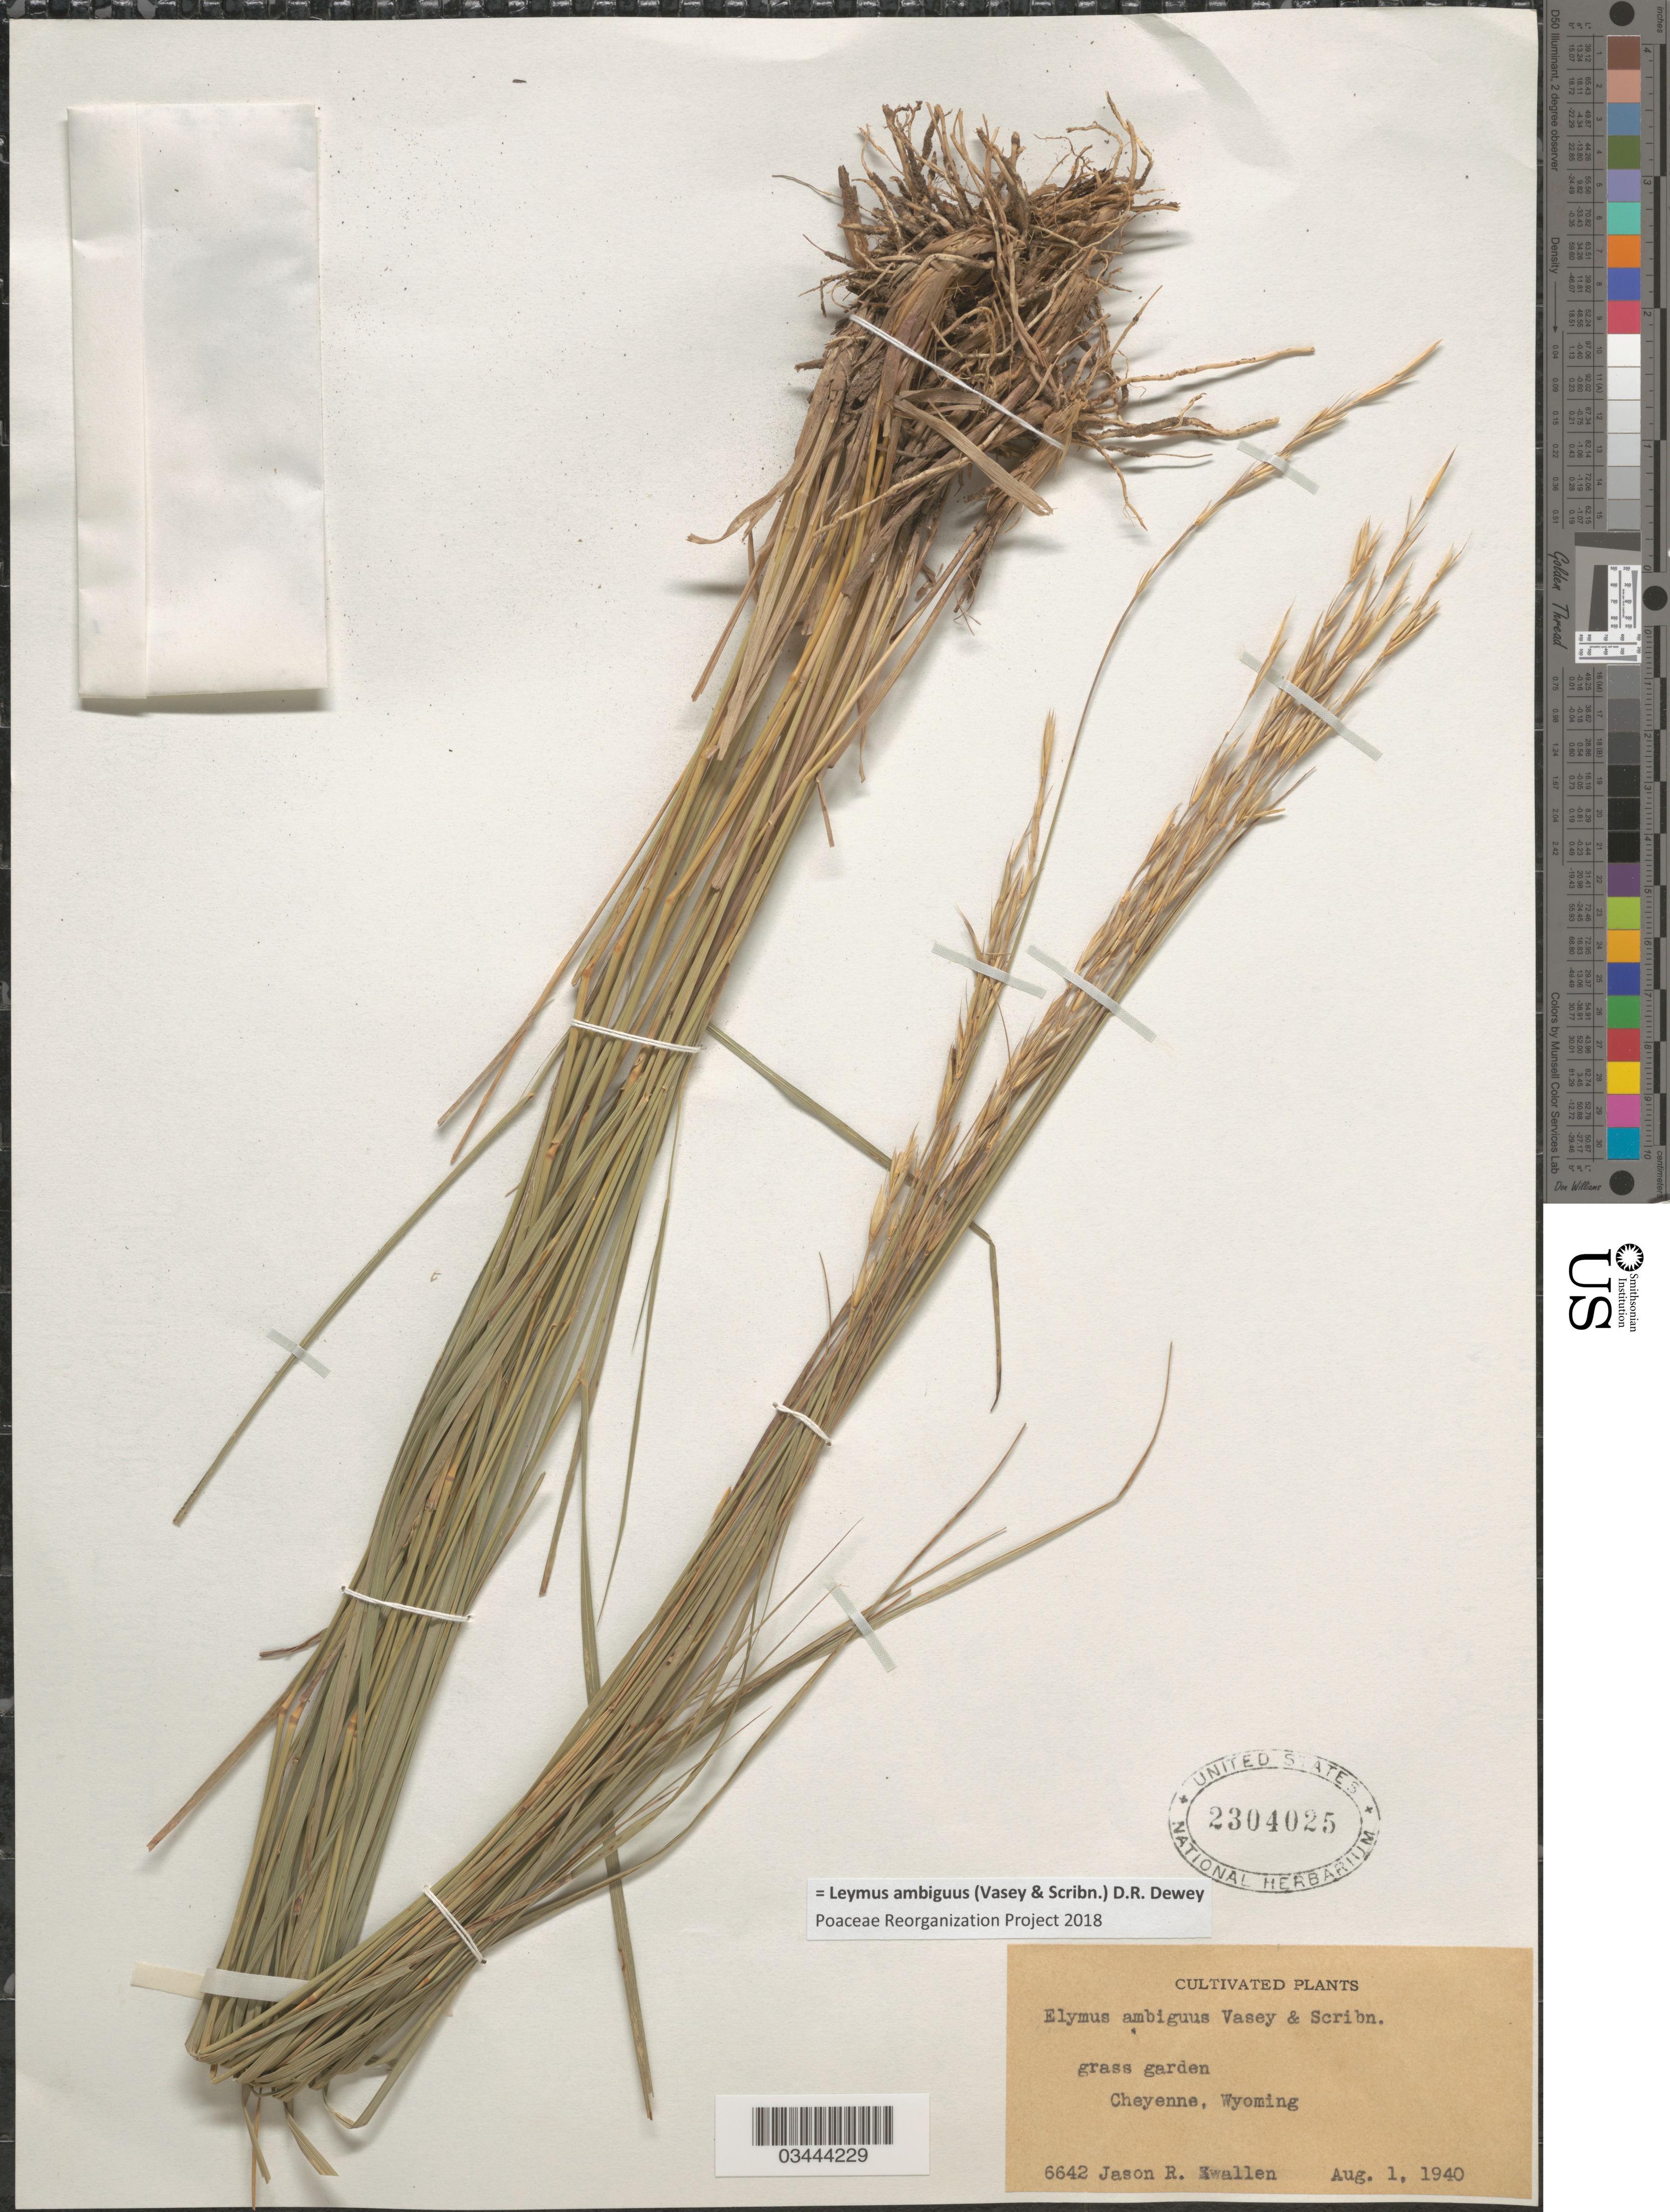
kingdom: Plantae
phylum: Tracheophyta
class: Liliopsida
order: Poales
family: Poaceae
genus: Leymus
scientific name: Leymus ambiguus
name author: (Vasey & Scribn.) Dewey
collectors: J. R. Swallen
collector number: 6642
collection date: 1940-08-01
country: United States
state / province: Wyoming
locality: Grass garden. Cheyenne.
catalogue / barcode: US 2304025